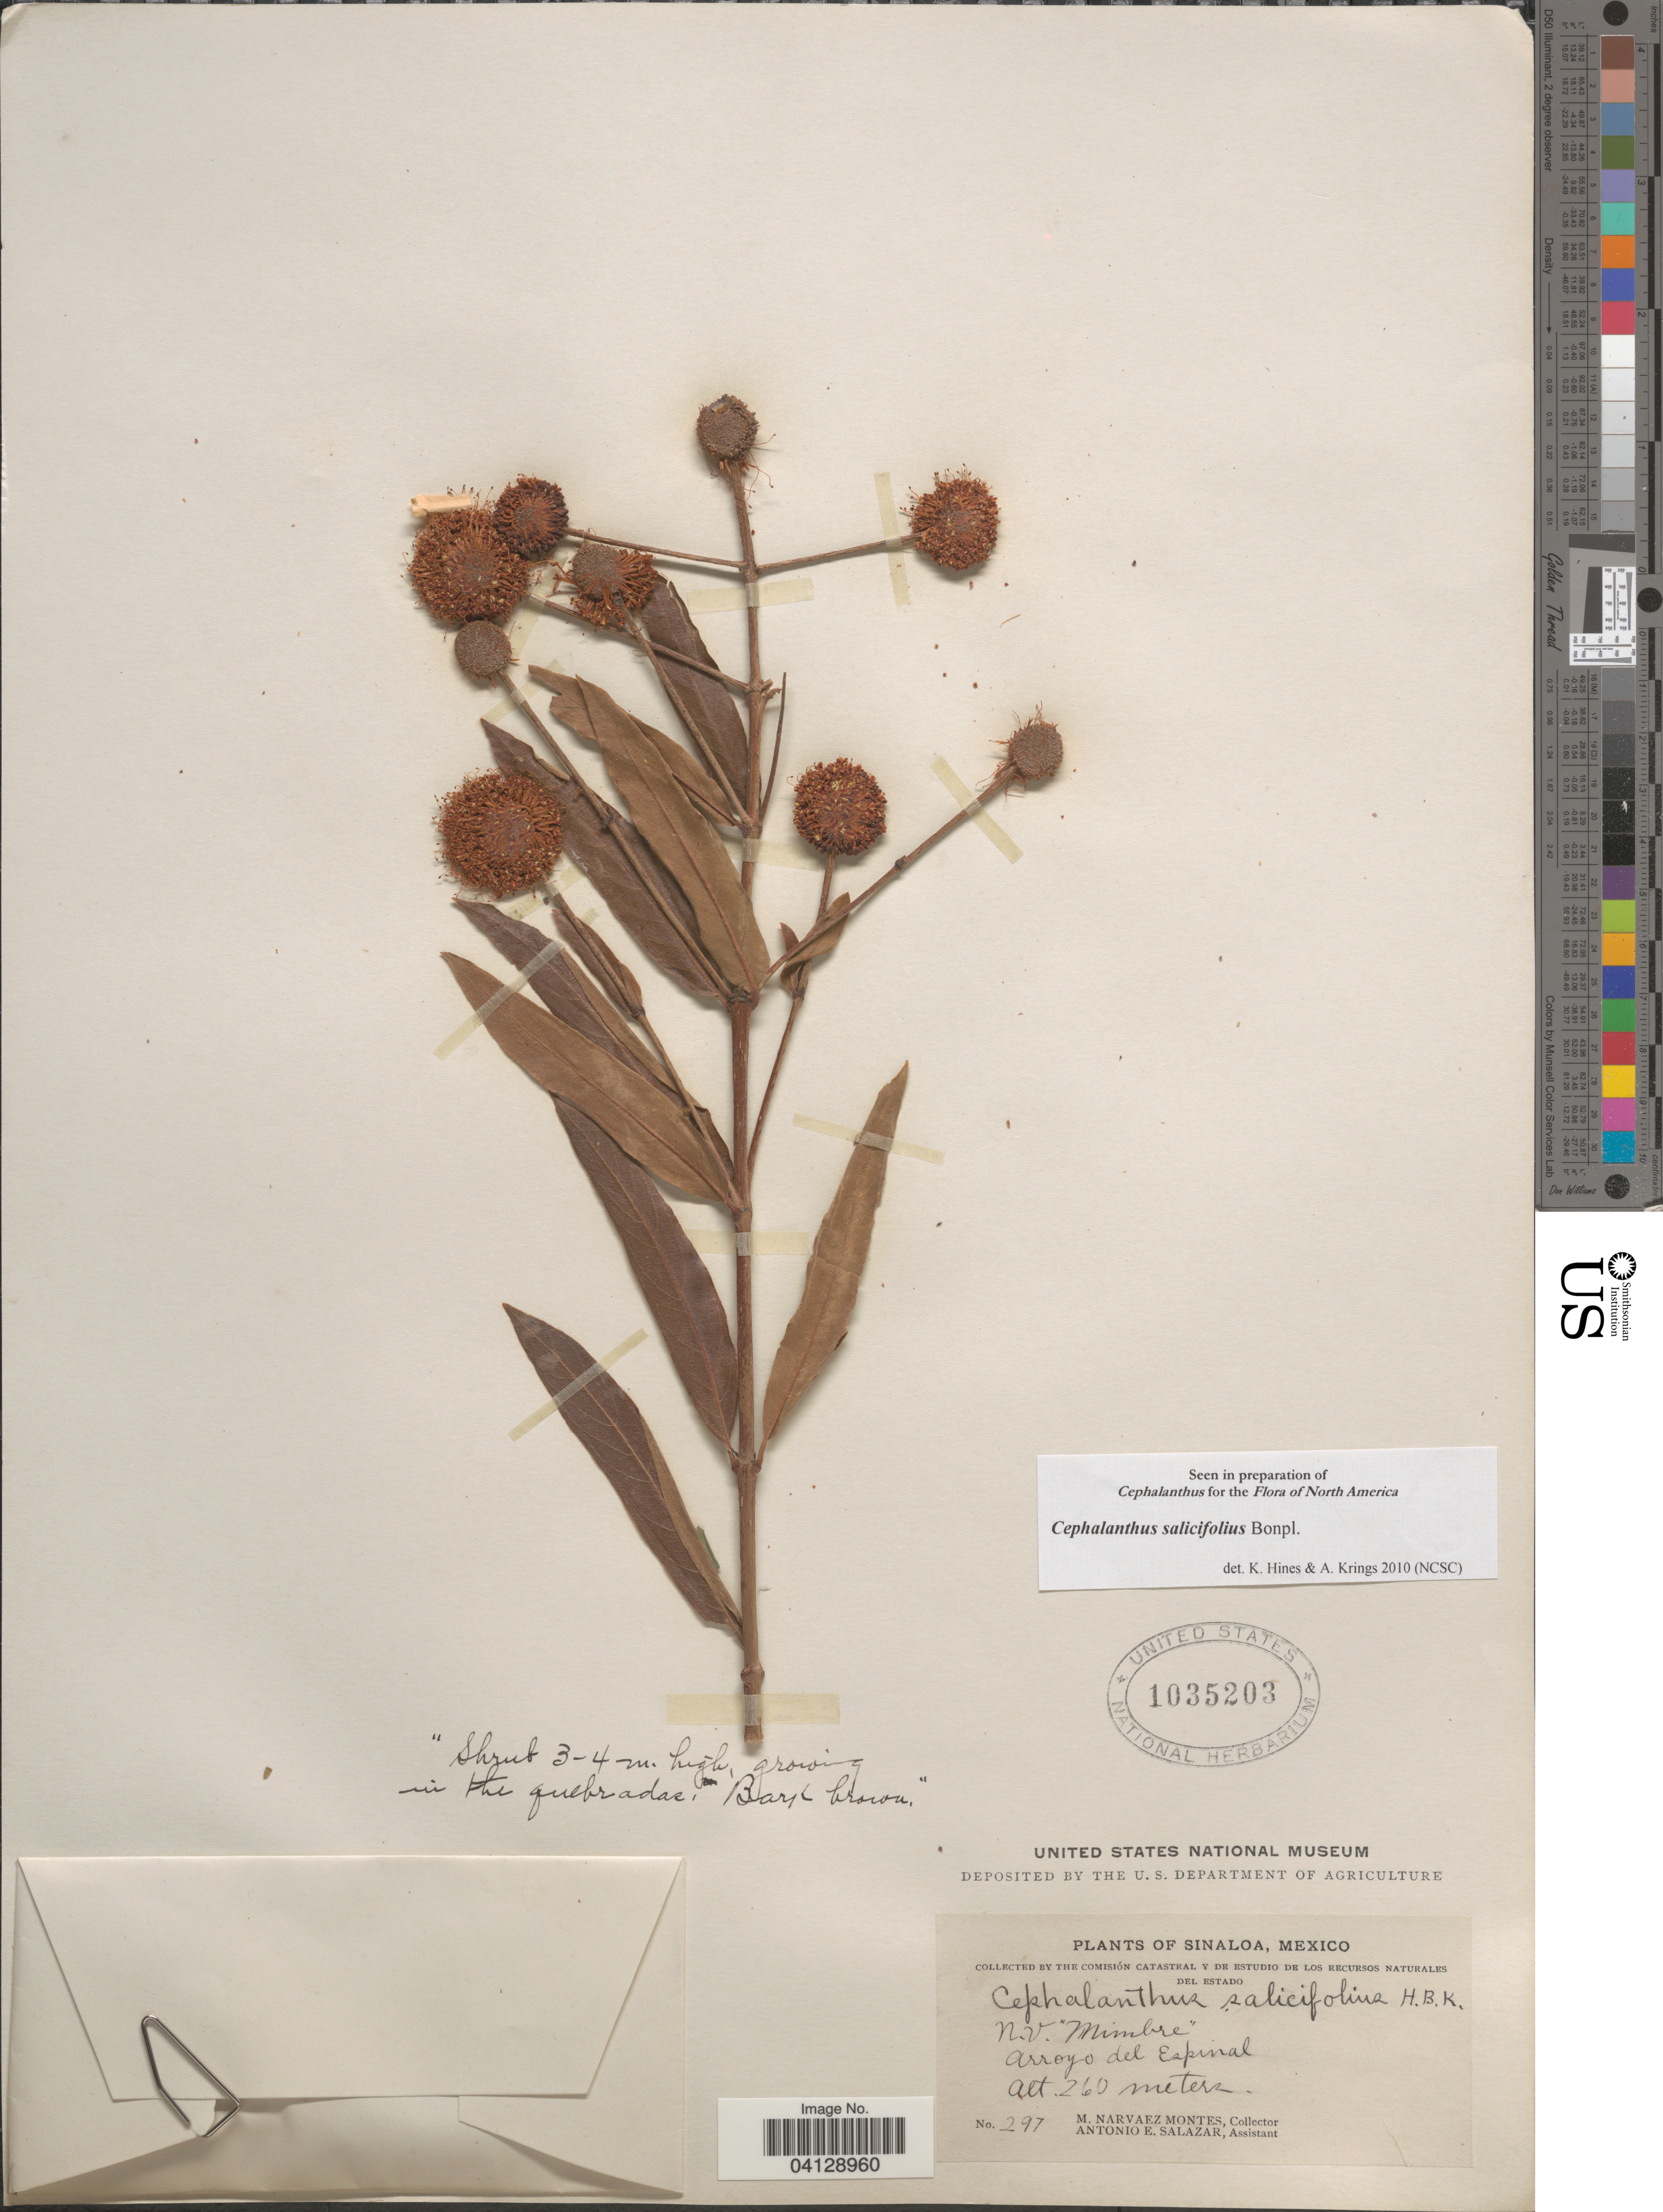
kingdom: Plantae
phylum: Tracheophyta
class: Magnoliopsida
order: Gentianales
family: Rubiaceae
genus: Cephalanthus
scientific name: Cephalanthus salicifolius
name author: Bonpl.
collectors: M. Navarez Montes & A. E. Salazar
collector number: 297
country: Mexico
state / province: Sinaloa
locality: N.V. "Mimbre". Arroyo del Espinal.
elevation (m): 260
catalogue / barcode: US 1035203